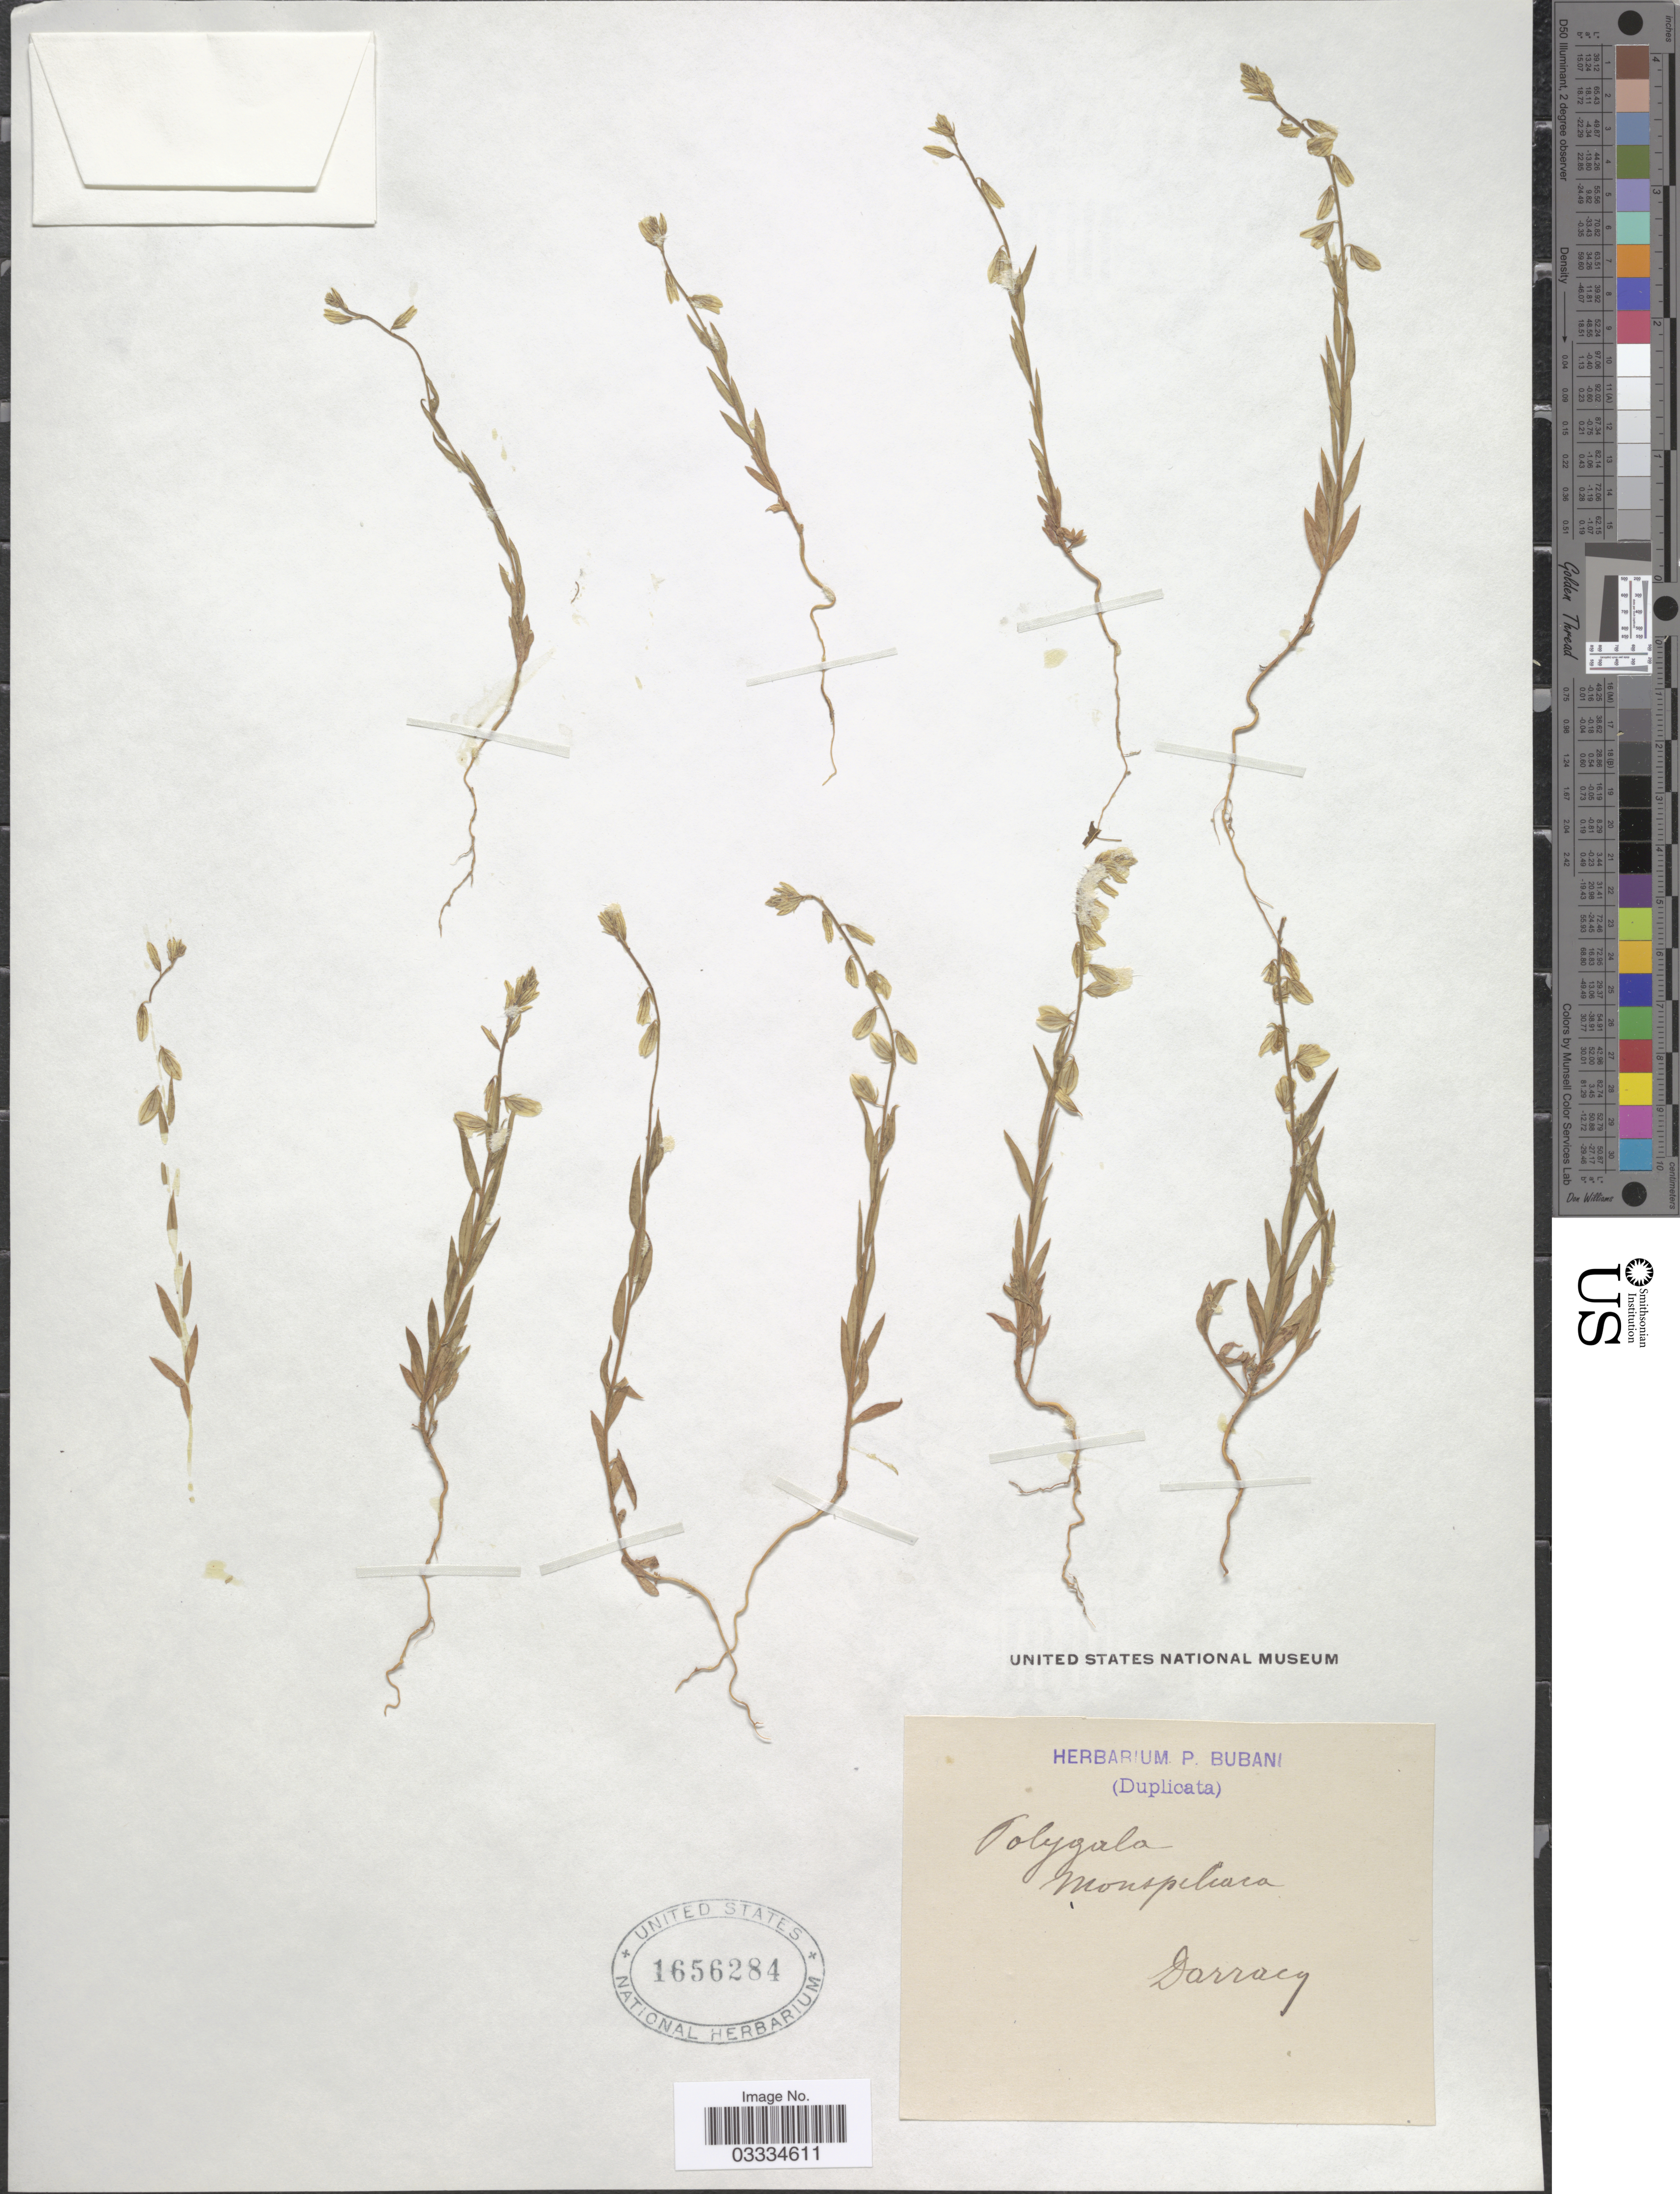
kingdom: Plantae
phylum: Tracheophyta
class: Magnoliopsida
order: Fabales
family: Polygalaceae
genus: Polygala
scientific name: Polygala monspeliaca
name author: L.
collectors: ex herb. P. Bubani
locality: Darracy.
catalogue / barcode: US 1656284